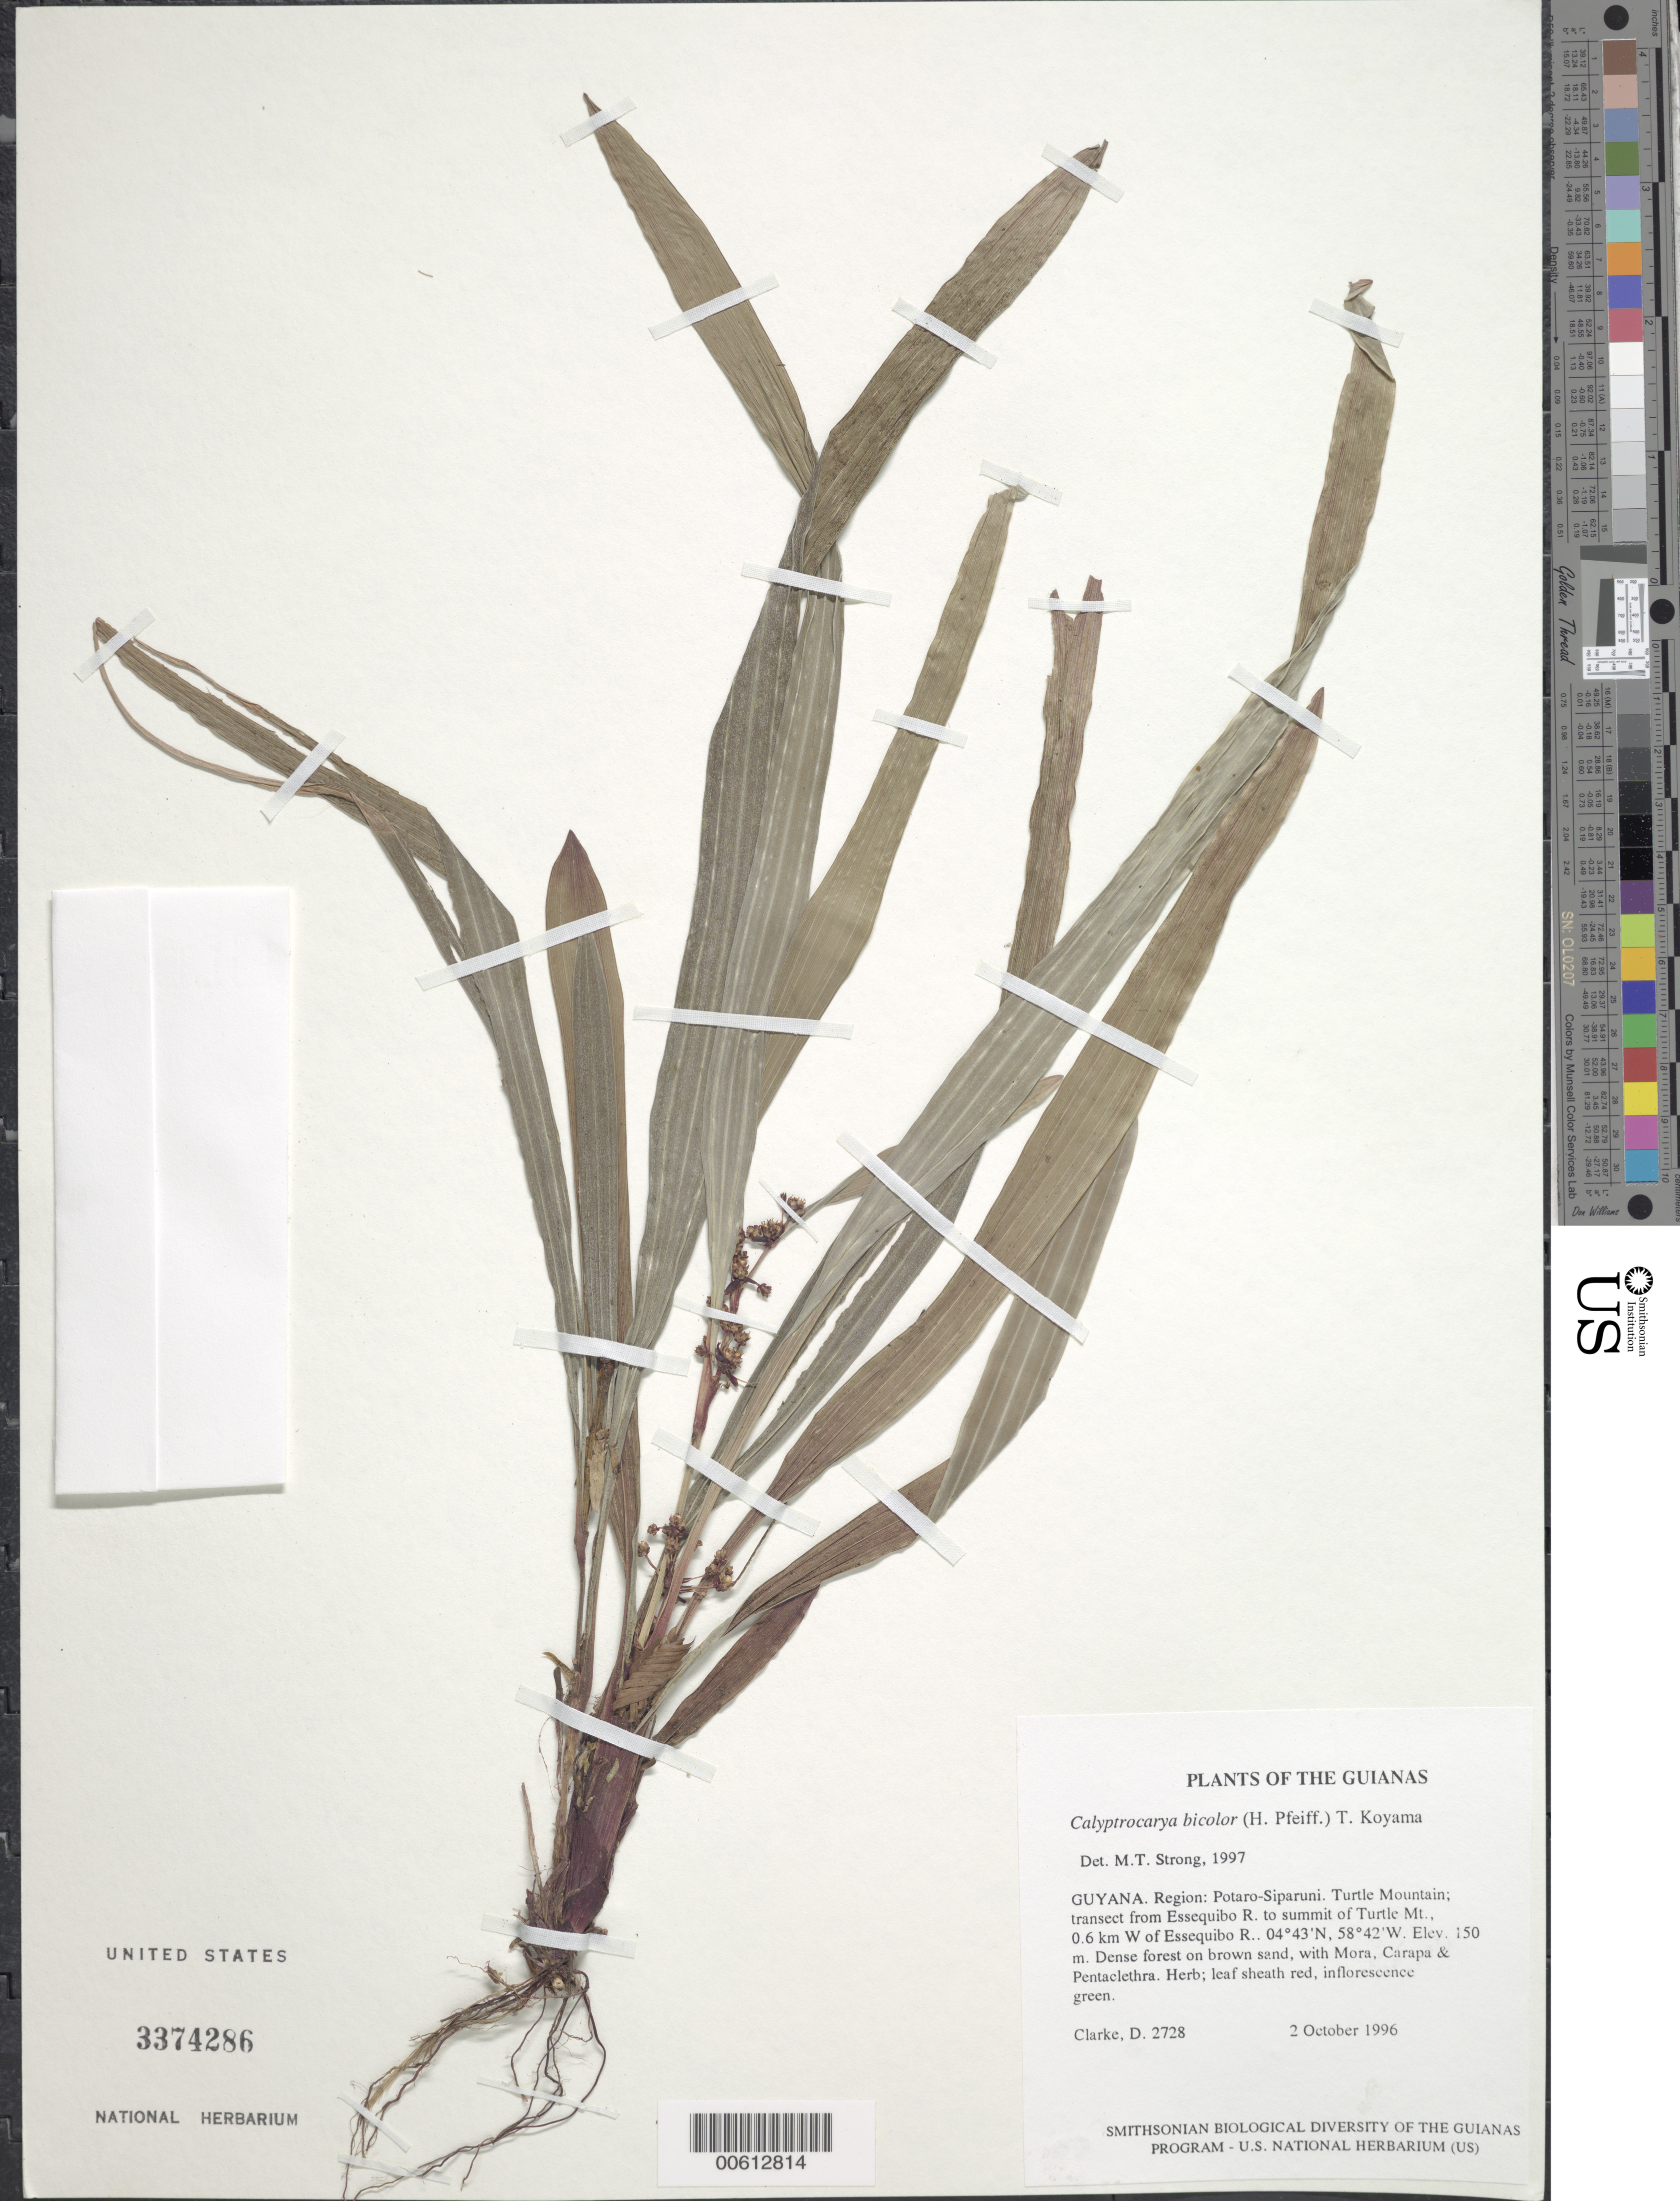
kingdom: Plantae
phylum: Tracheophyta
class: Liliopsida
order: Poales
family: Cyperaceae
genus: Calyptrocarya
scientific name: Calyptrocarya bicolor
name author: (H. Pfeiff.) T. Koyama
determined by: Strong, M. T., (US), Smithsonian Institution - National Museum of Natural History (UNITED STATES)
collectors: H. D. Clarke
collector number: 2728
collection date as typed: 2 October 1996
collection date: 1996-10-02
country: Guyana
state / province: Potaro-Siparuni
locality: Iwokrama Rainforest Reserve; transect: Essequibo R. - summit of Turtle Mt., 0.6km W. of Essequibo R.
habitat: Dense forest on brown sand, with Mora, Carapa & Pentaclethra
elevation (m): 150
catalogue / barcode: US 3374286